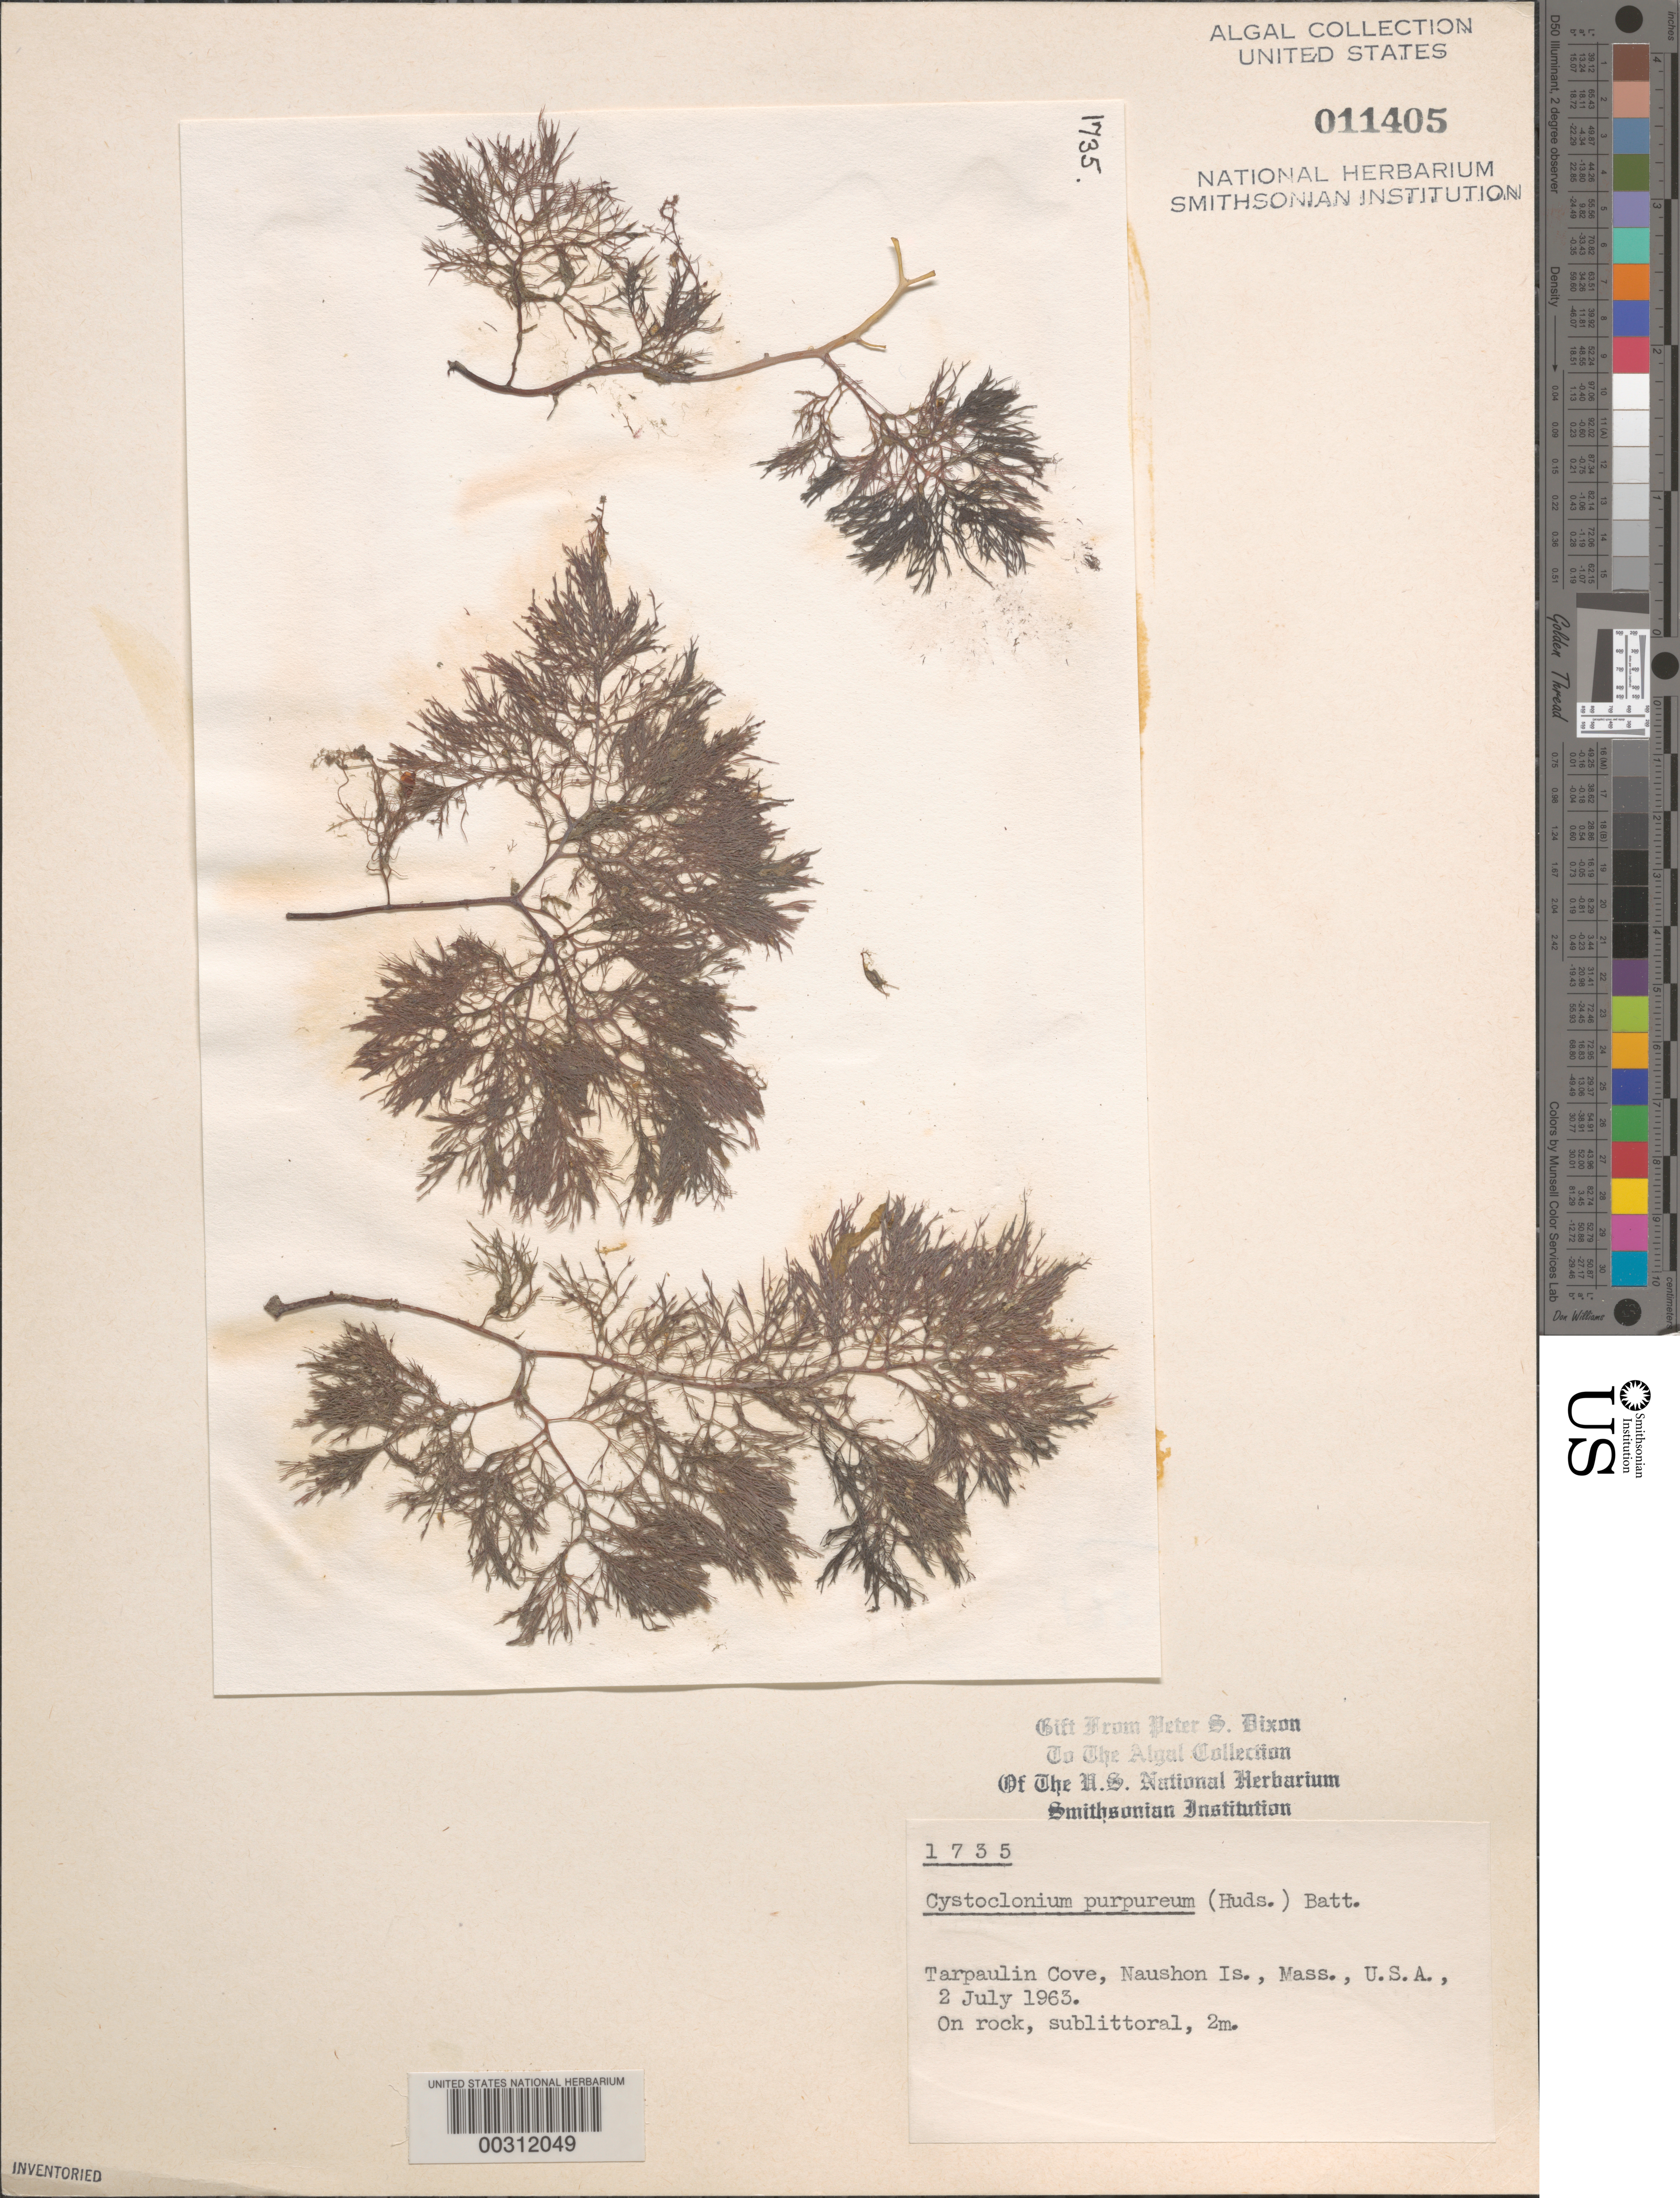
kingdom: Plantae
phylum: Rhodophyta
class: Florideophyceae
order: Gigartinales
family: Cystocloniaceae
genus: Cystoclonium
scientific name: Cystoclonium purpureum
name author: (Huds.) Batters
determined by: Dixon, P. S.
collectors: P. S. Dixon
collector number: PSD 1735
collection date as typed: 02 Jul 1963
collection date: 1963-07-02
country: United States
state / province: Massachusetts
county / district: Dukes County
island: Naushon Island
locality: Tarpaulin Cove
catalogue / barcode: US 11405